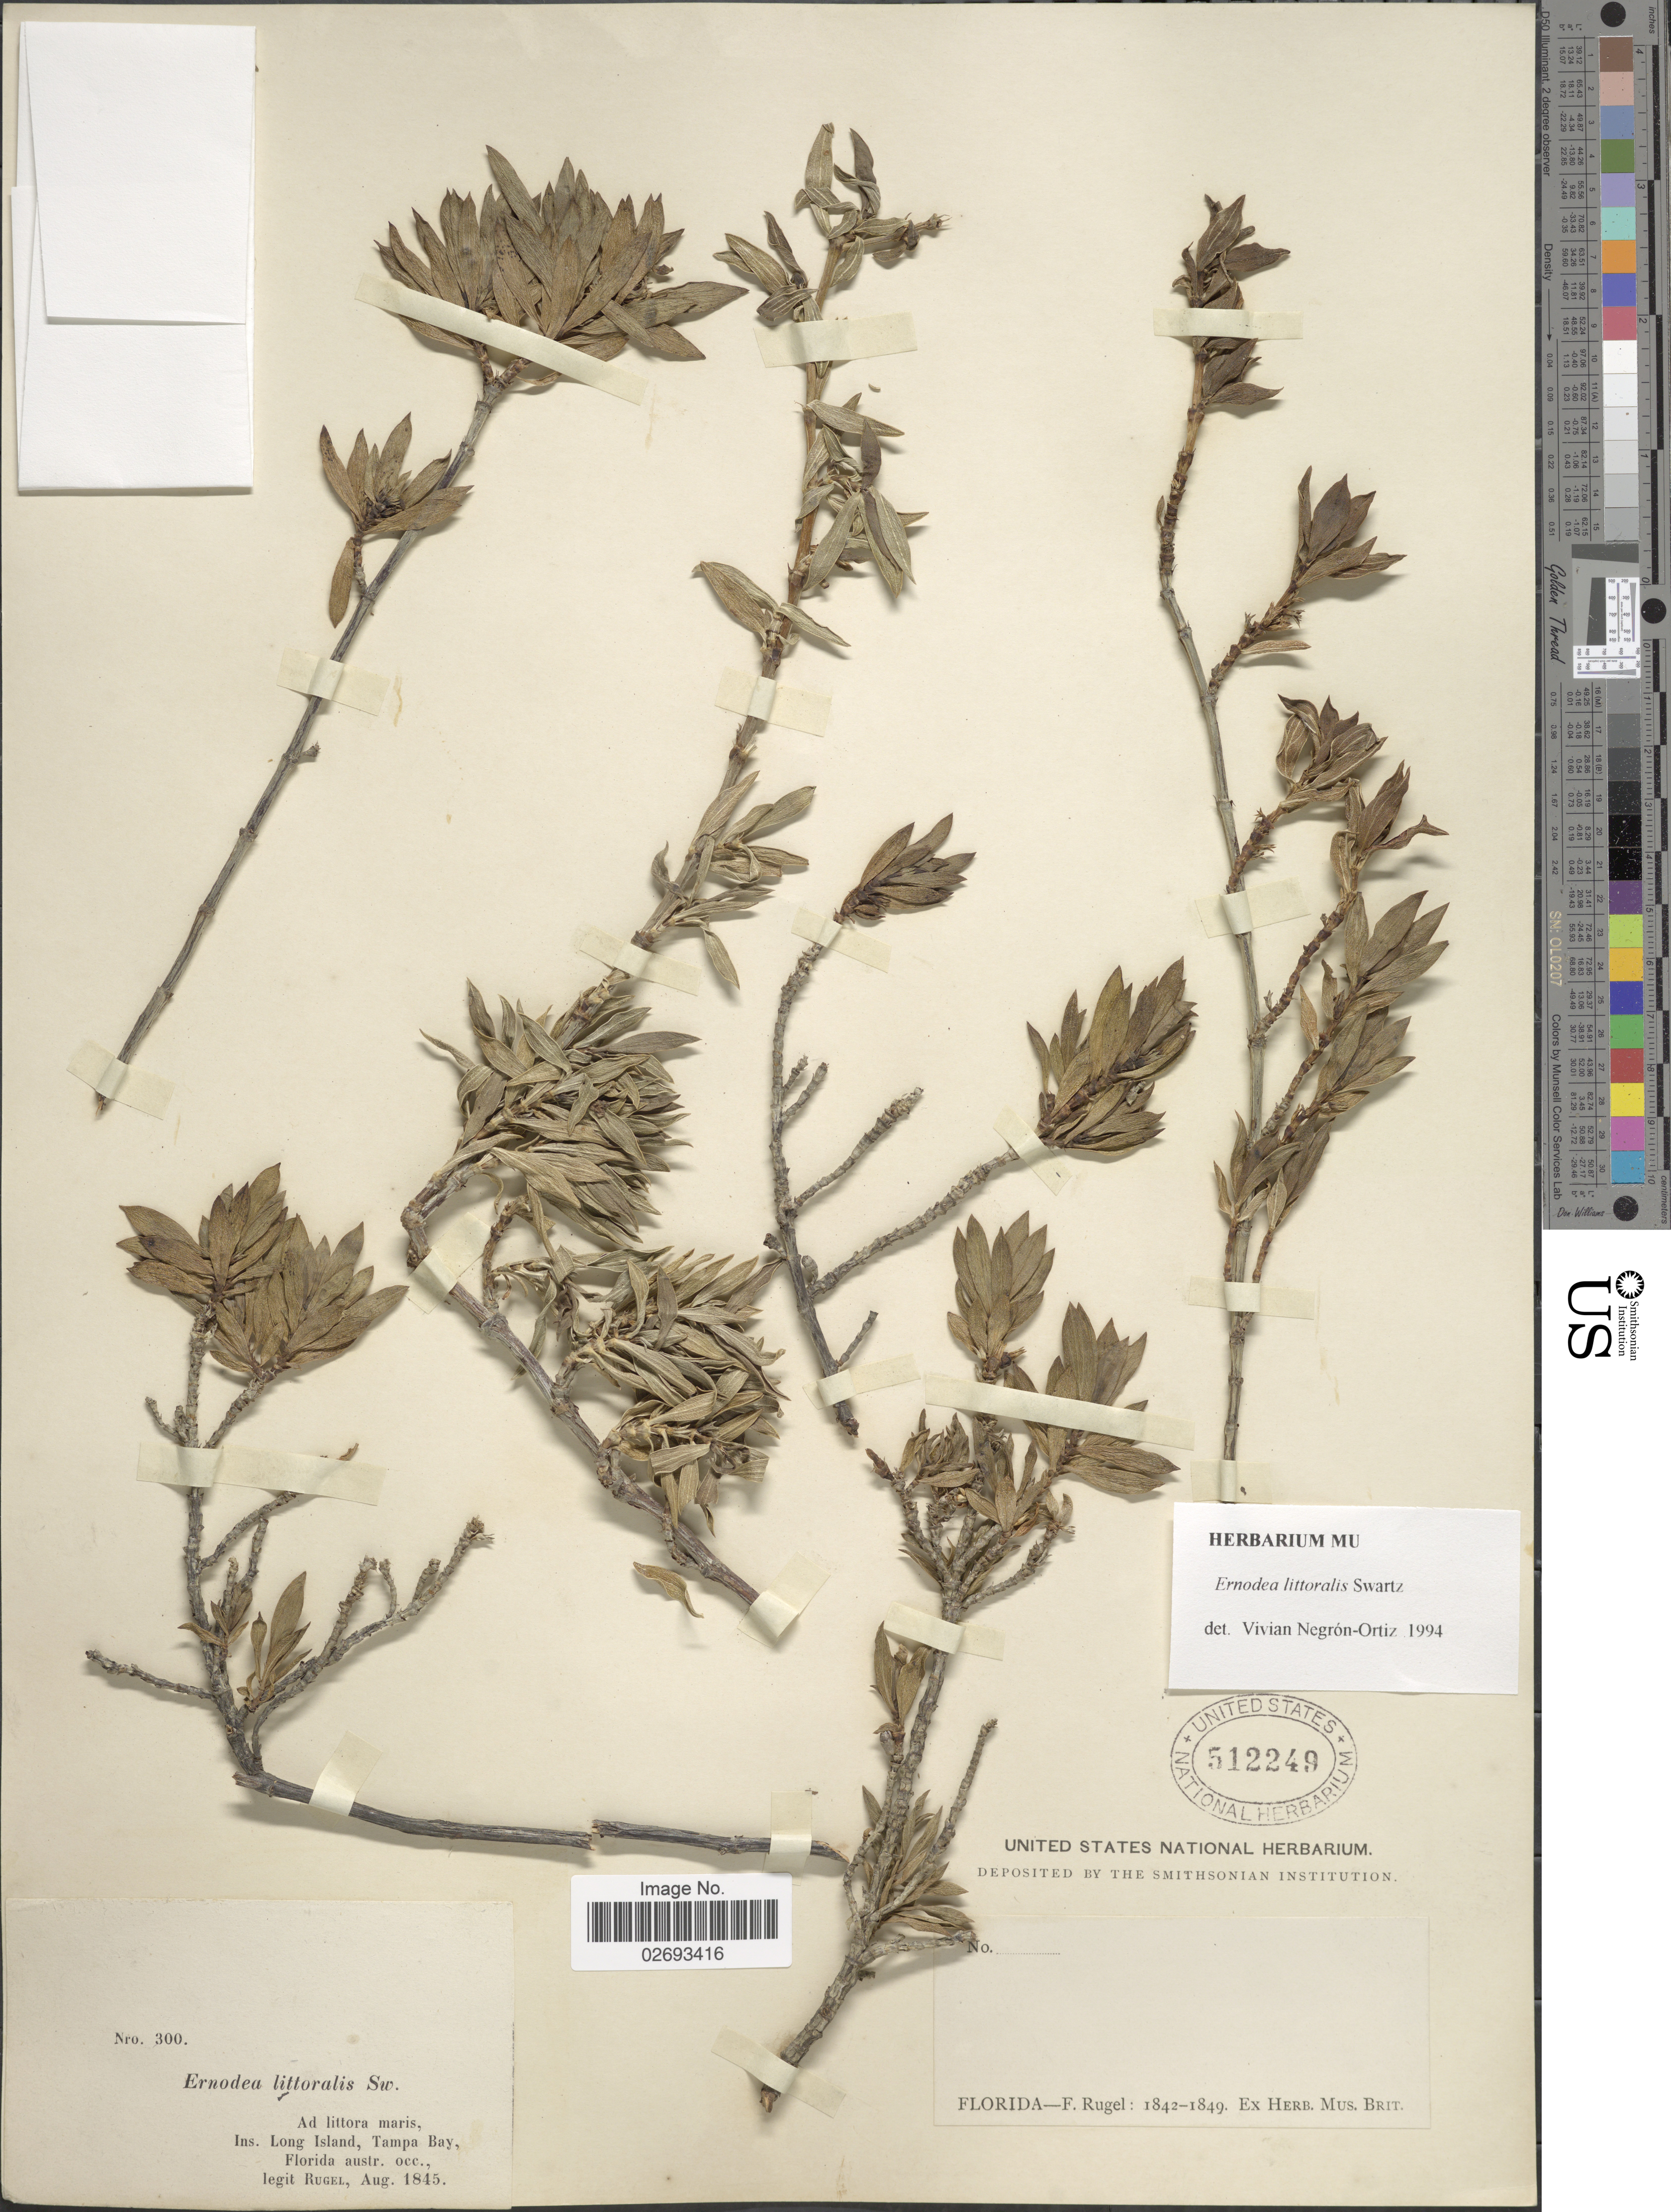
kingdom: Plantae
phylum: Tracheophyta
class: Magnoliopsida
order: Gentianales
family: Rubiaceae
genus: Ernodea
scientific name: Ernodea littoralis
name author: Sw.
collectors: F. Rugel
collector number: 300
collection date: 1845-08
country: United States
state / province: Florida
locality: Ad littora maris. Ins. Long Island, Tampa Bay. Florida austr. occ.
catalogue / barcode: US 512249